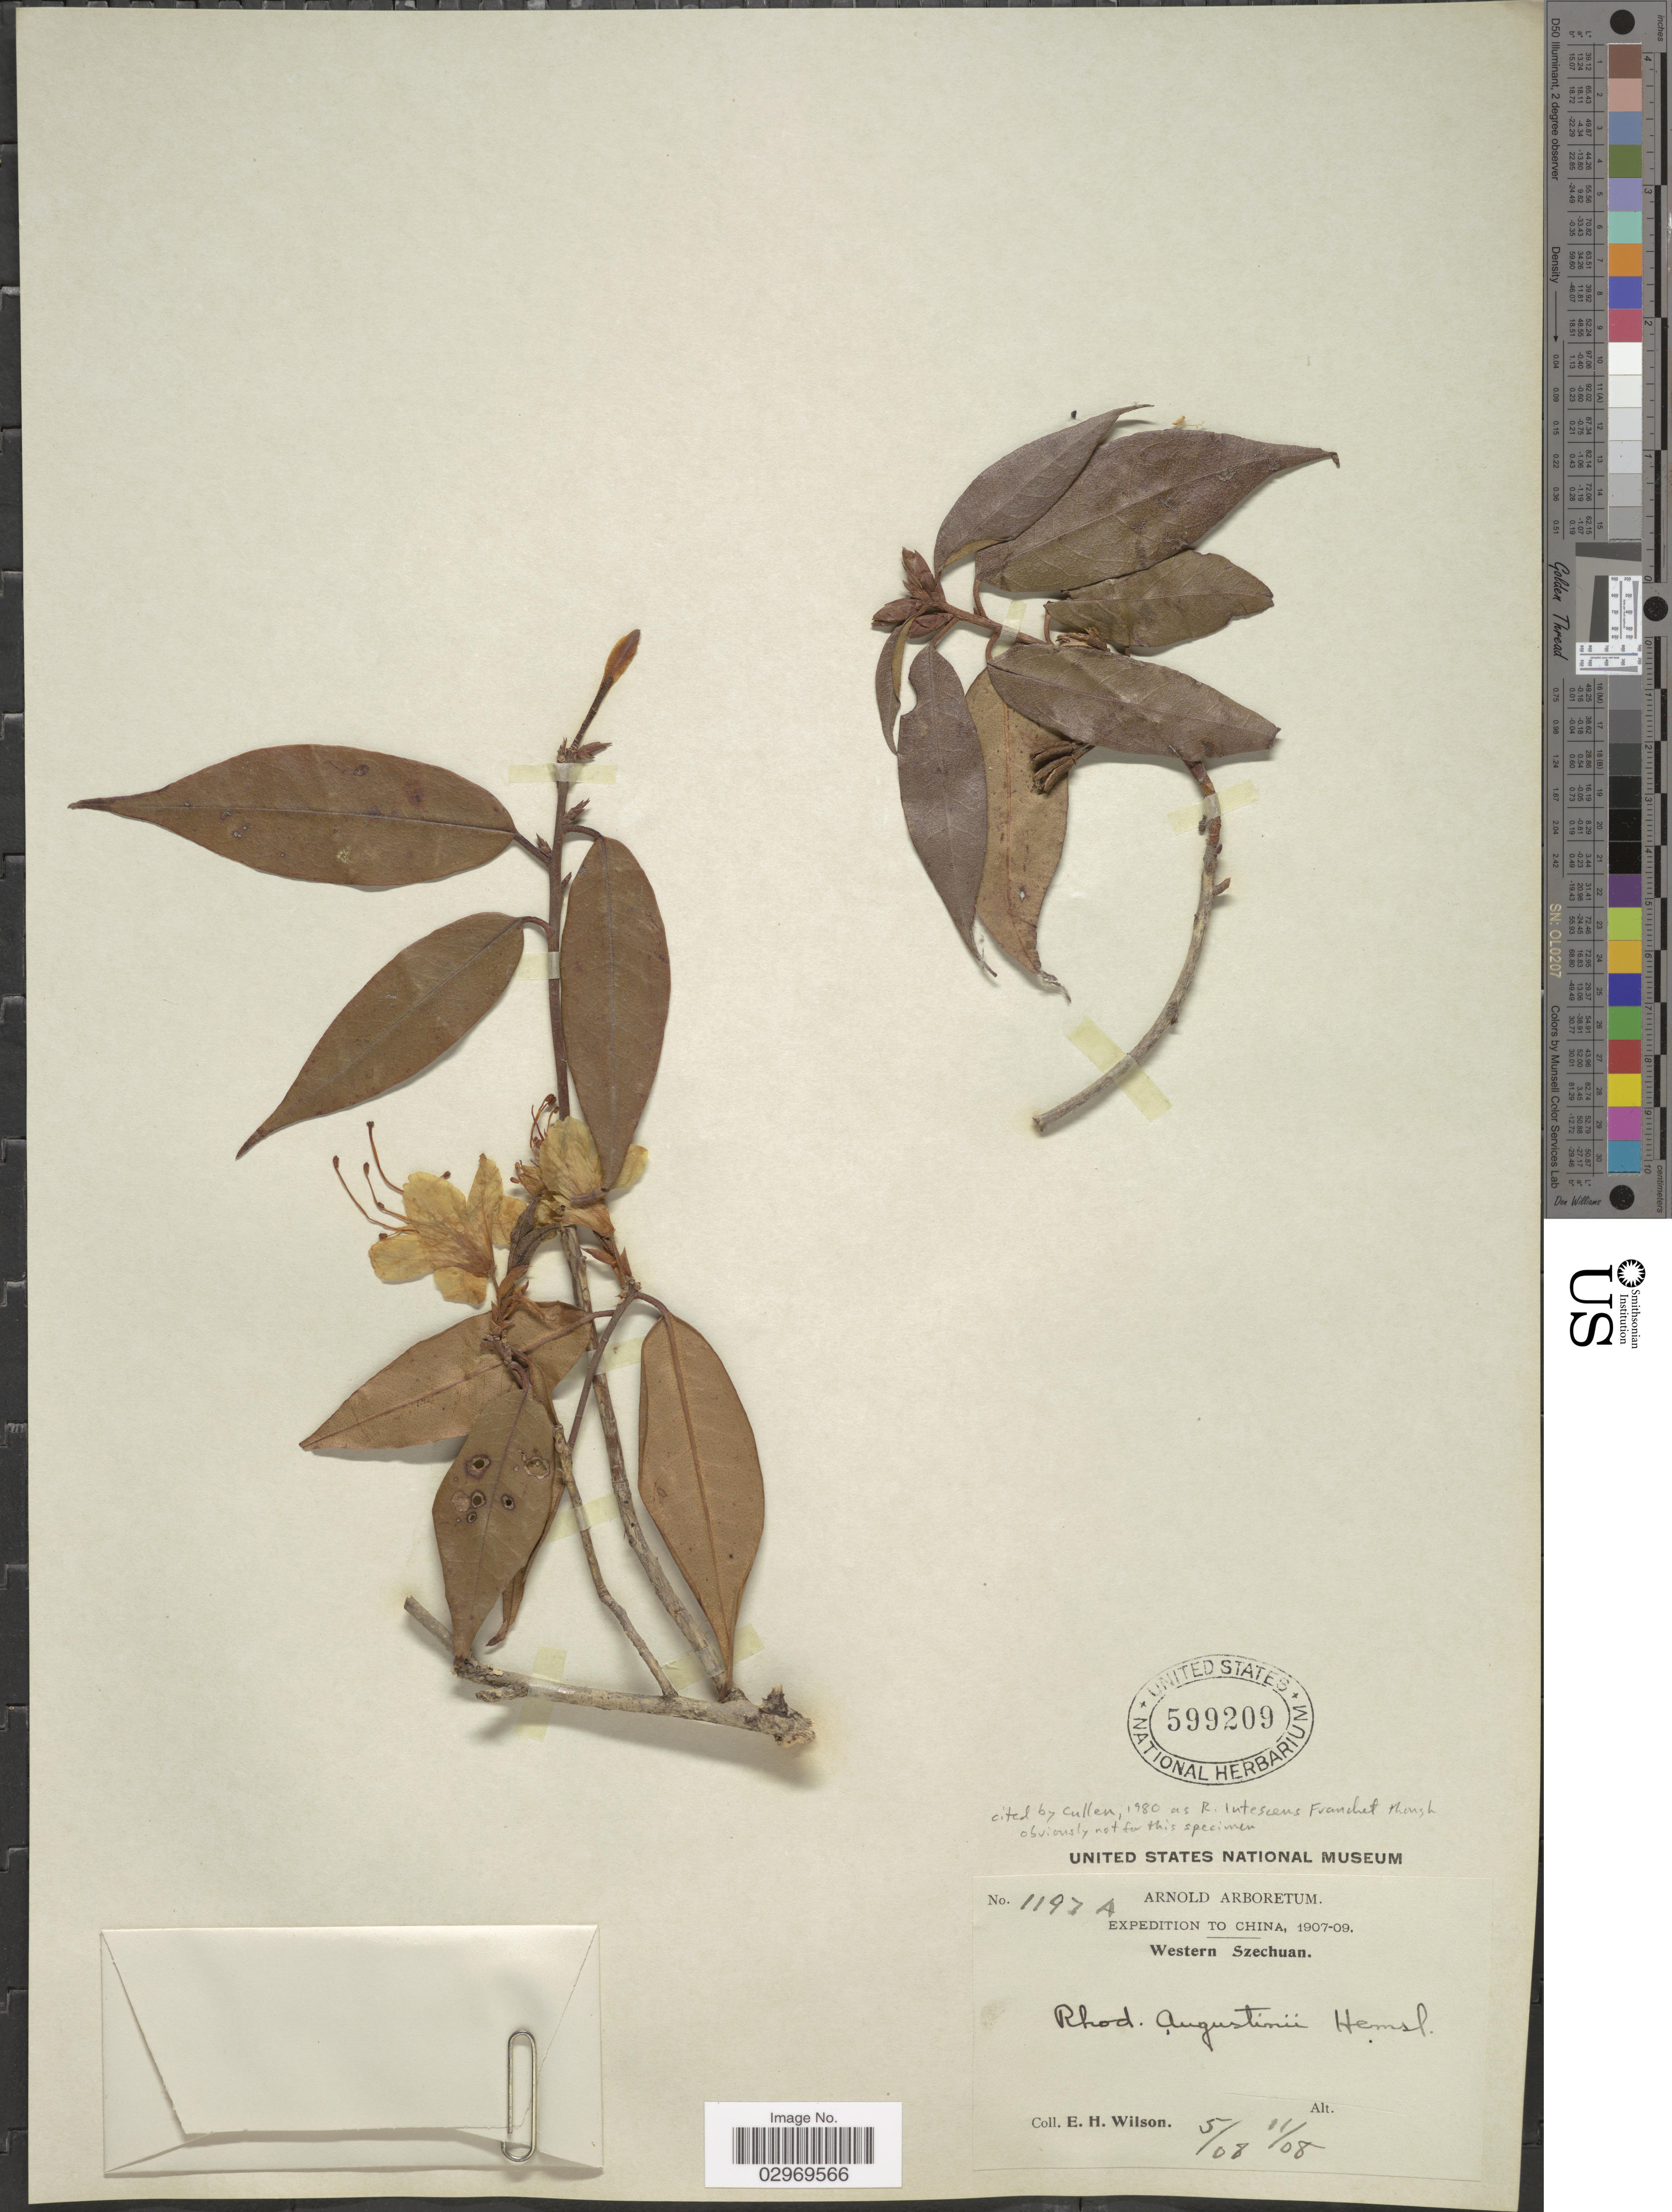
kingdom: Plantae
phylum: Tracheophyta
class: Magnoliopsida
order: Ericales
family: Ericaceae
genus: Rhododendron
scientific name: Rhododendron augustinei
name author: Hemsl.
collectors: E. Wilson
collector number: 1197A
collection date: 1908-05/1908-11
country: China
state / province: Sichuan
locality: Western Szechuan.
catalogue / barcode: US 599209